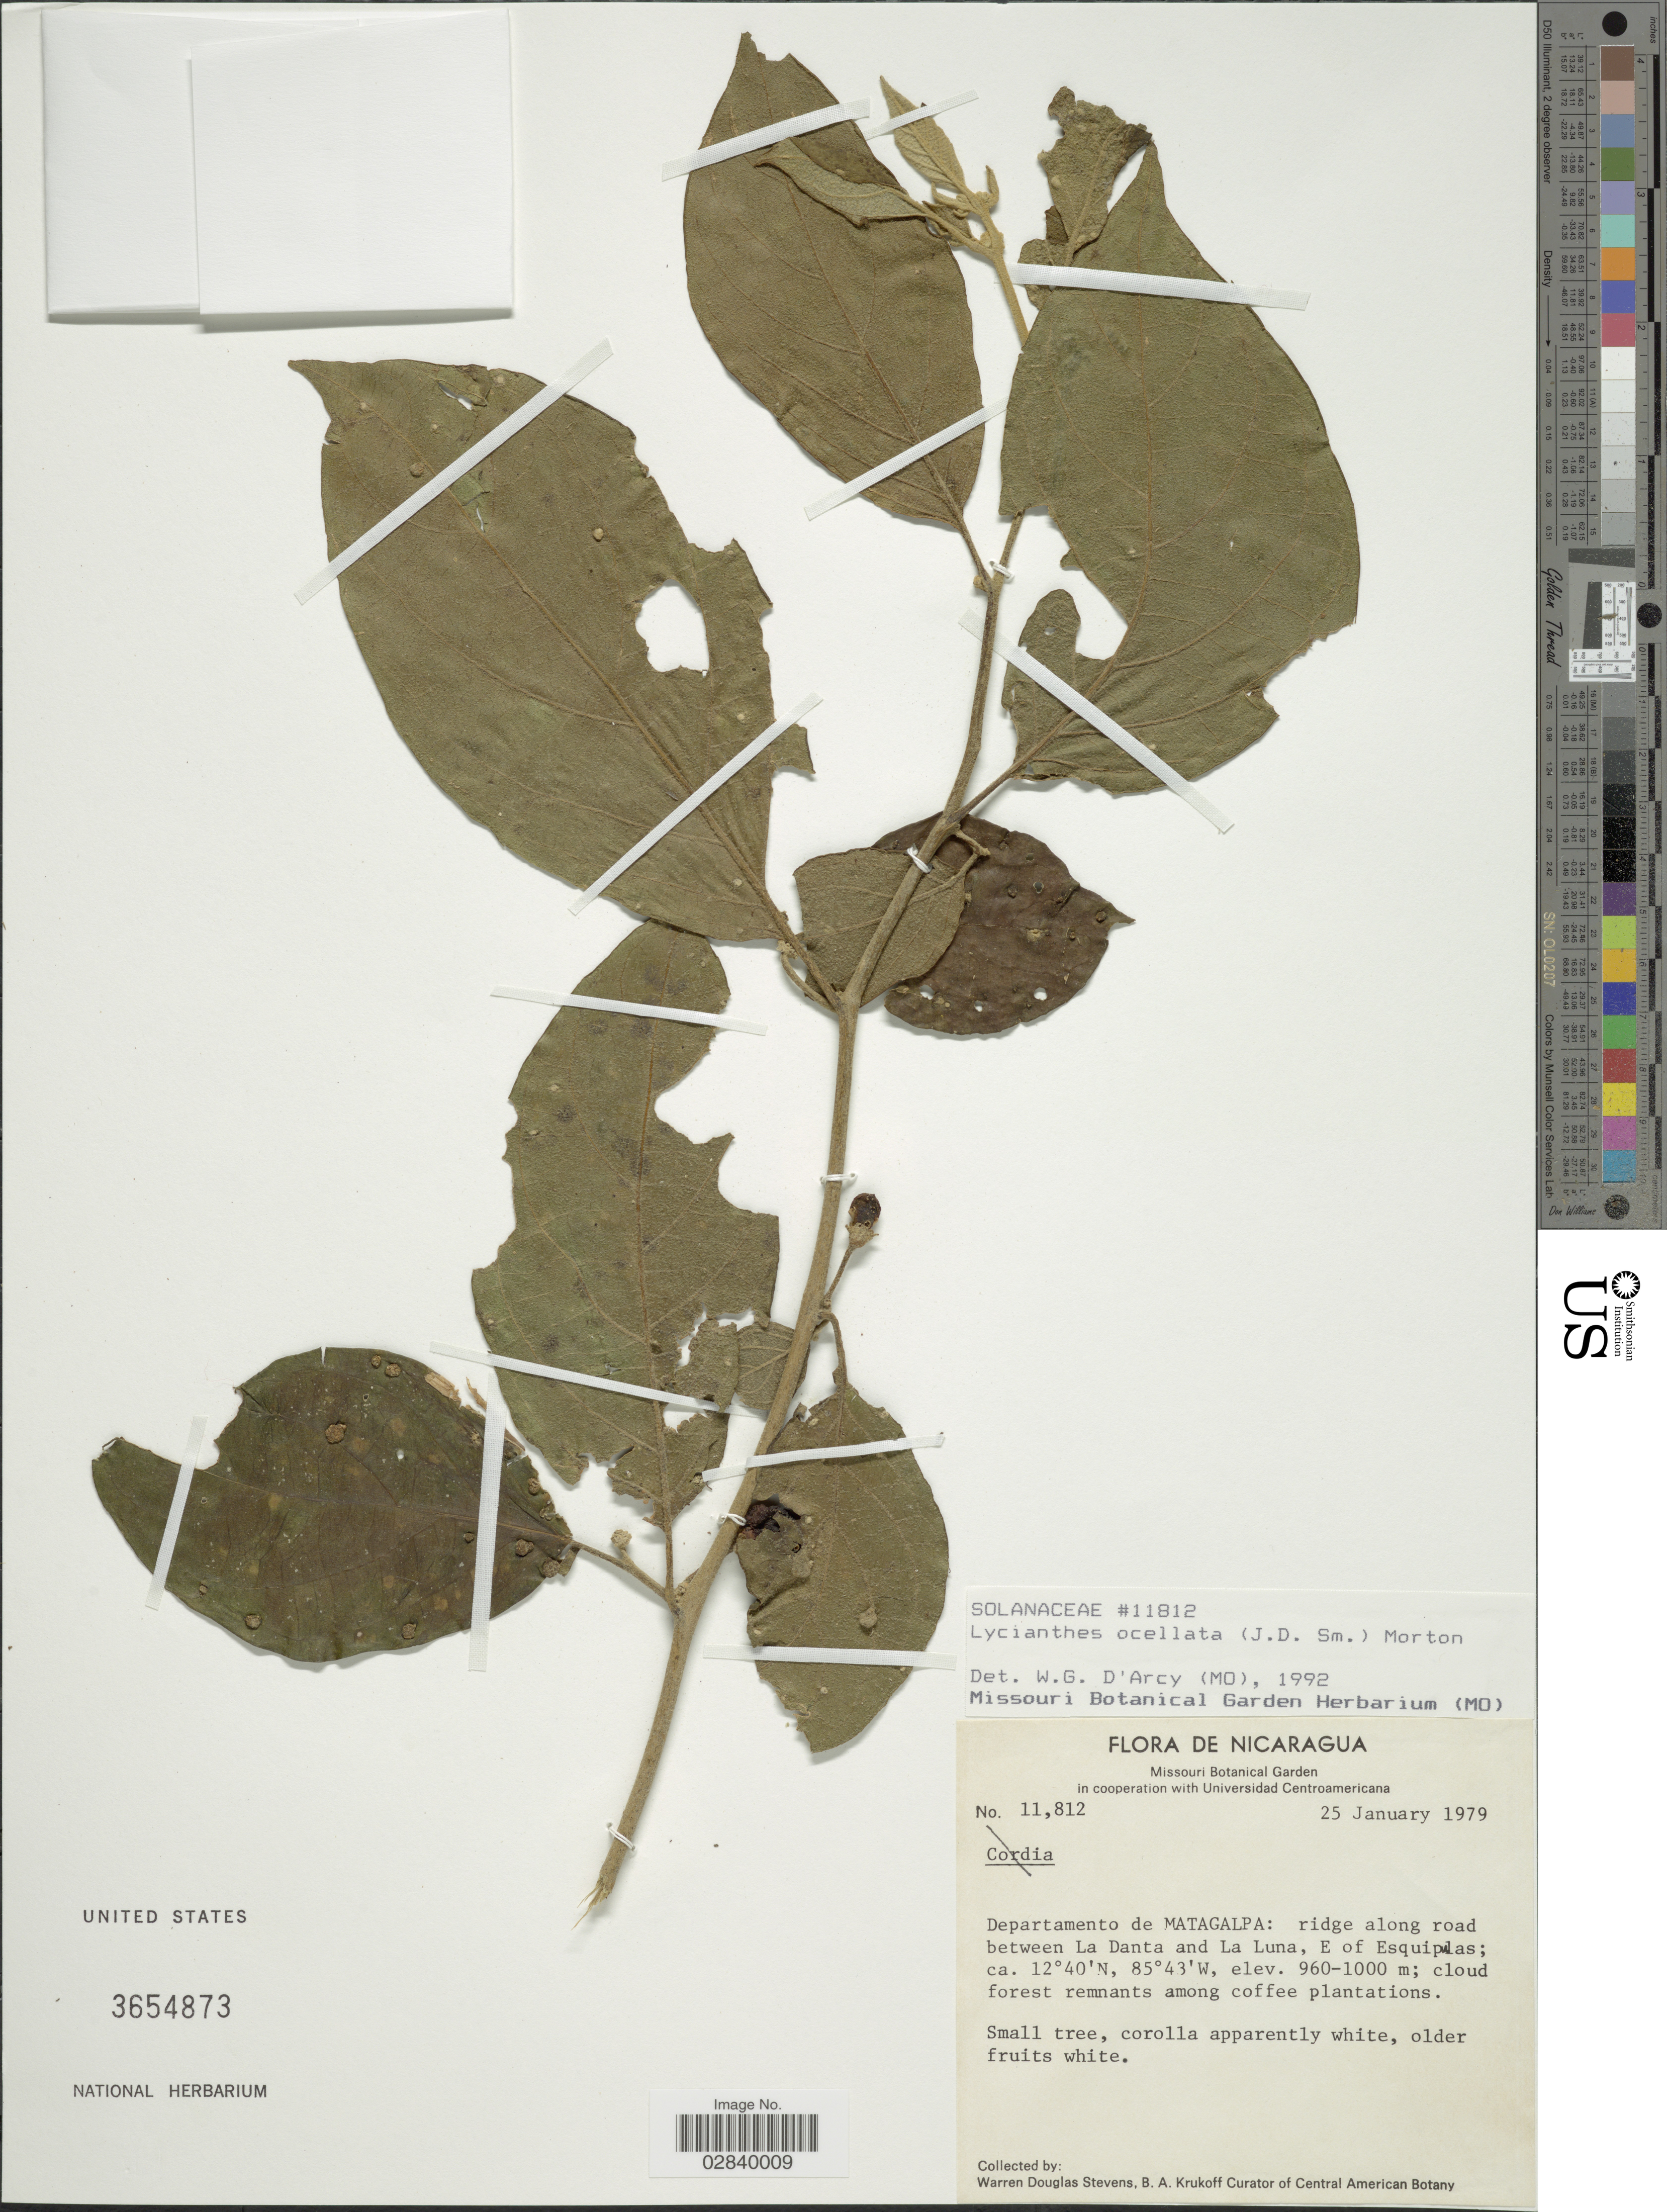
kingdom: Plantae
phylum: Tracheophyta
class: Magnoliopsida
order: Solanales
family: Solanaceae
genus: Lycianthes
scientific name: Lycianthes ocellata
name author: (Donn. Sm.) C.V. Morton & Standl.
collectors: W. D. Stevens & B. A. Krukoff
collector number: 11812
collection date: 1979-01-25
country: Nicaragua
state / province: Matagalpa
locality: Departamento de Matagalpa: ridge along road between La Danta and La Luna, E of Esquipulas.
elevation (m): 960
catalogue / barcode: US 3654873